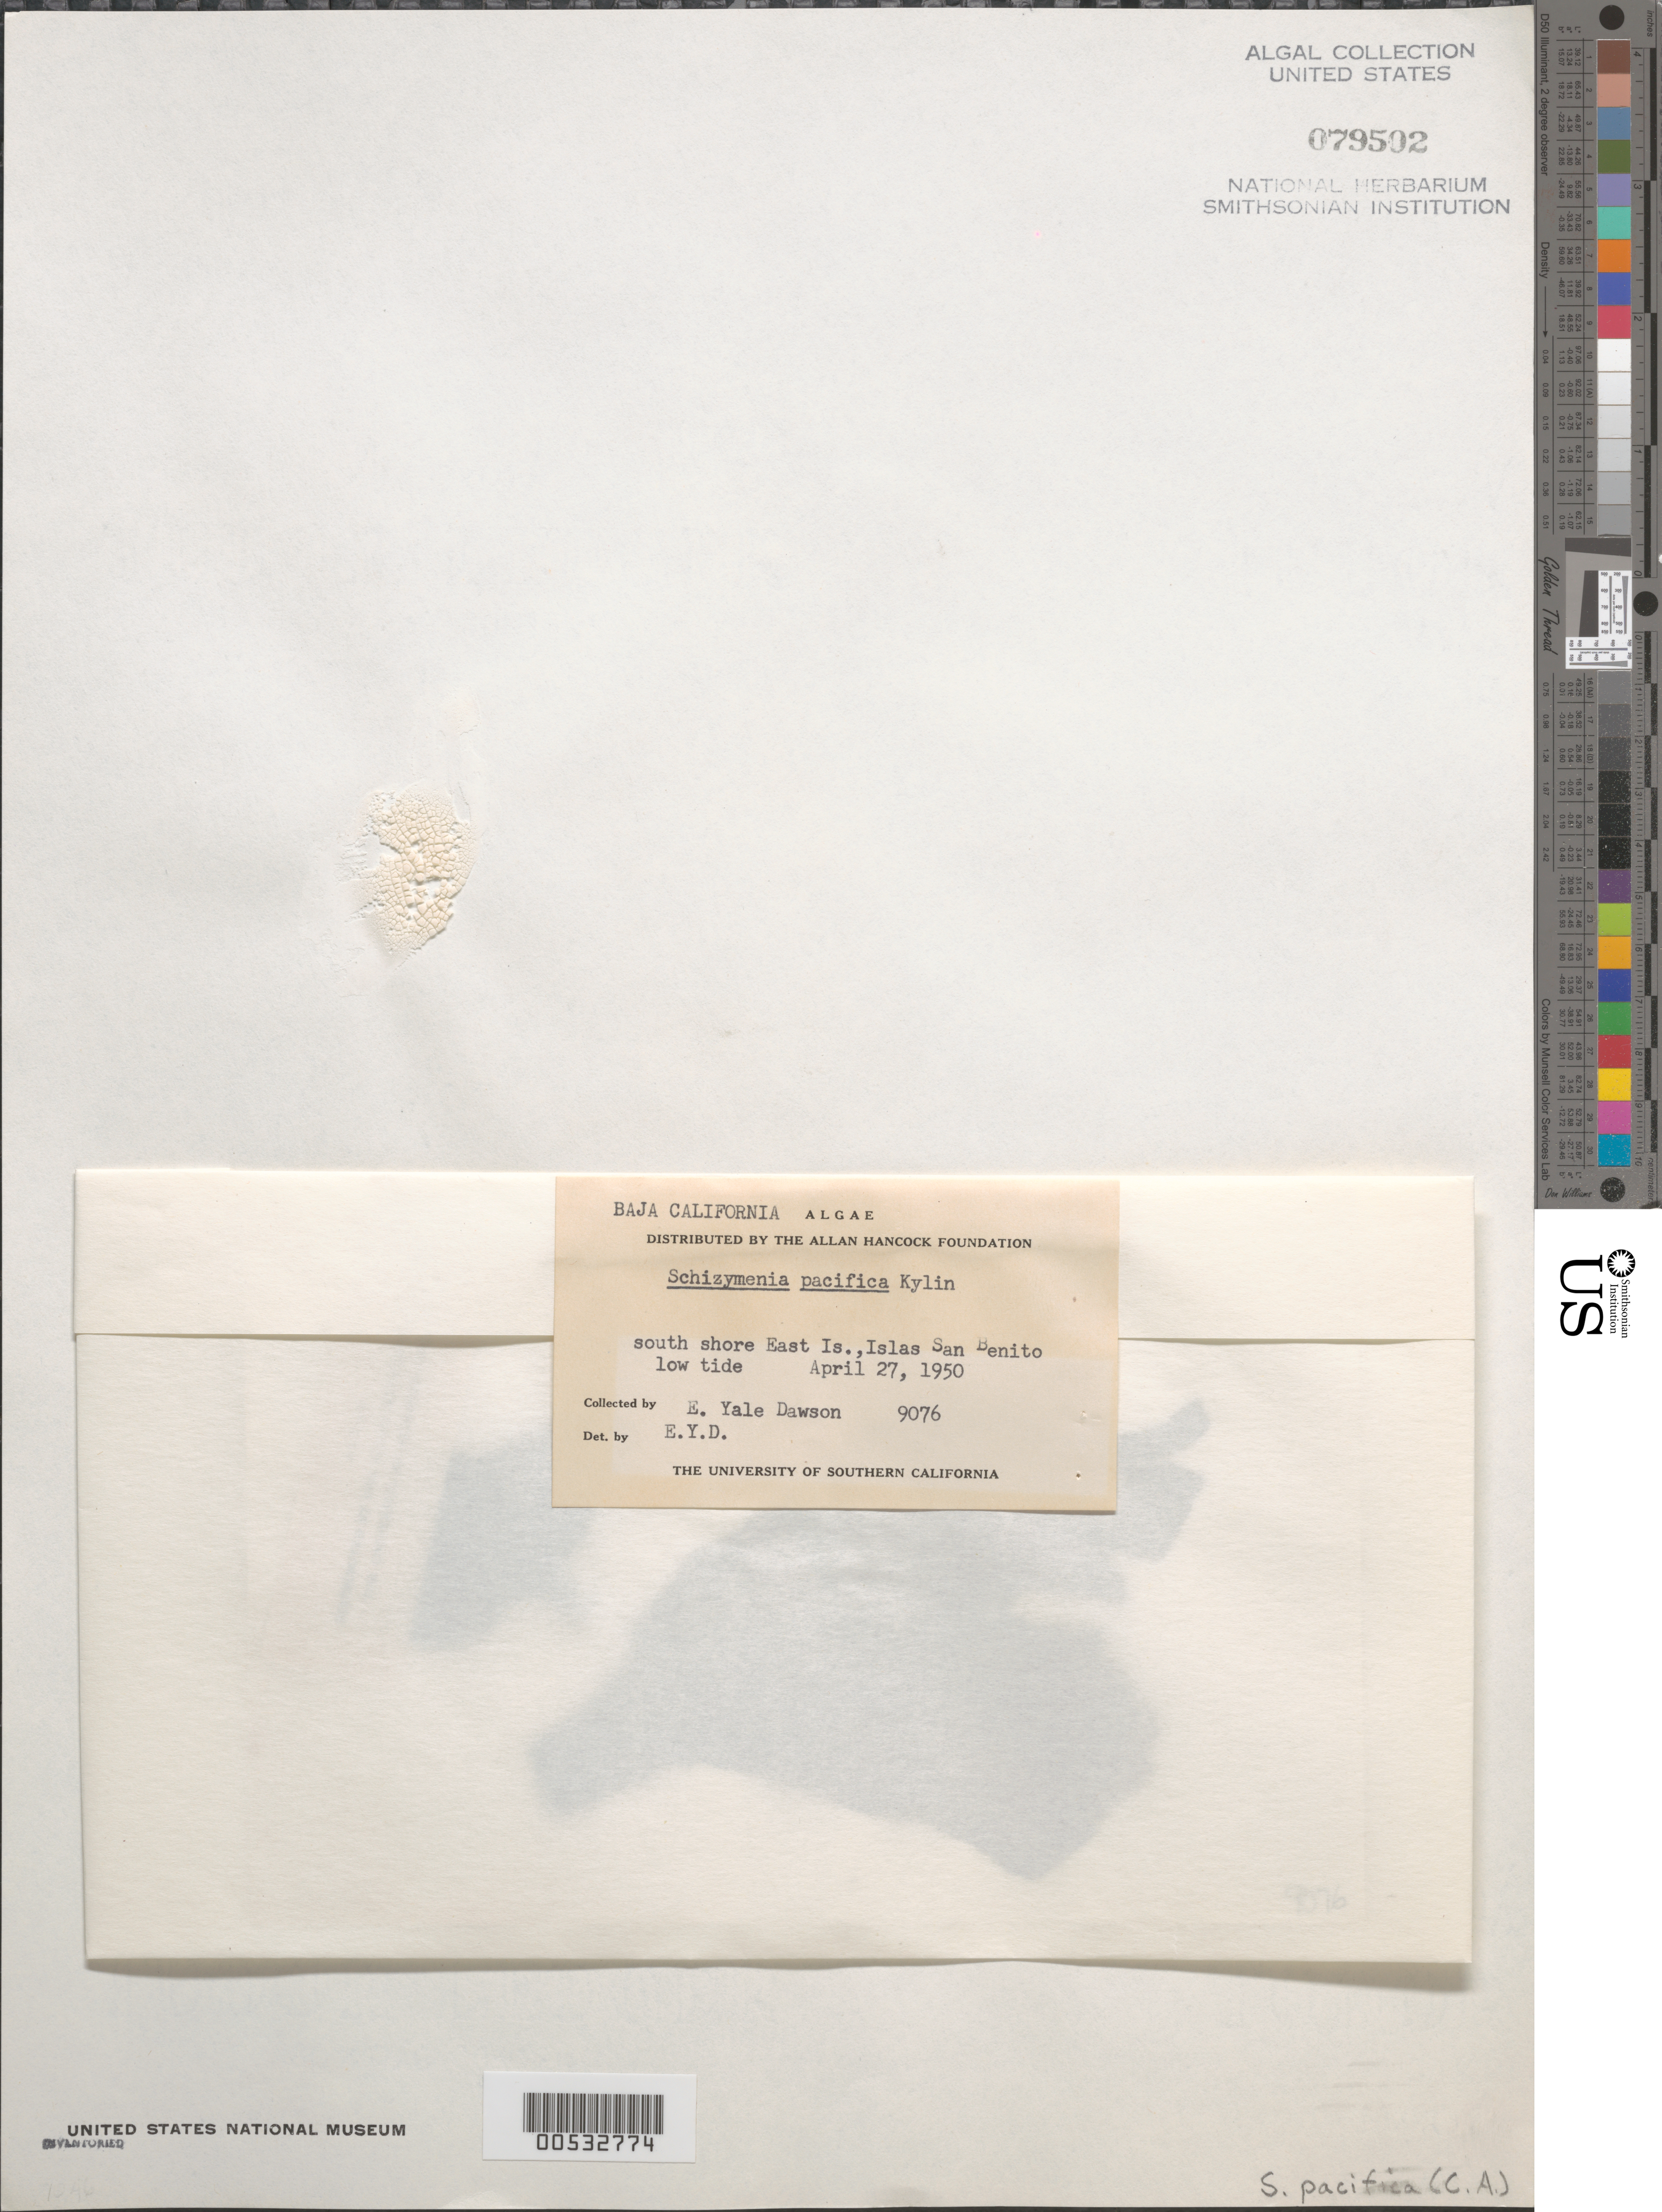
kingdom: Plantae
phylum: Rhodophyta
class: Florideophyceae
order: Nemastomatales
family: Schizymeniaceae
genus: Schizymenia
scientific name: Schizymenia pacifica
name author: (Kylin) Kylin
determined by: Dawson, E. Y.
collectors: E. Y. Dawson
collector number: EYD 9076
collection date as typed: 27 Apr 1950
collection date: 1950-04-27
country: Mexico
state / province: Baja California Norte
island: East Island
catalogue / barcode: US 79502